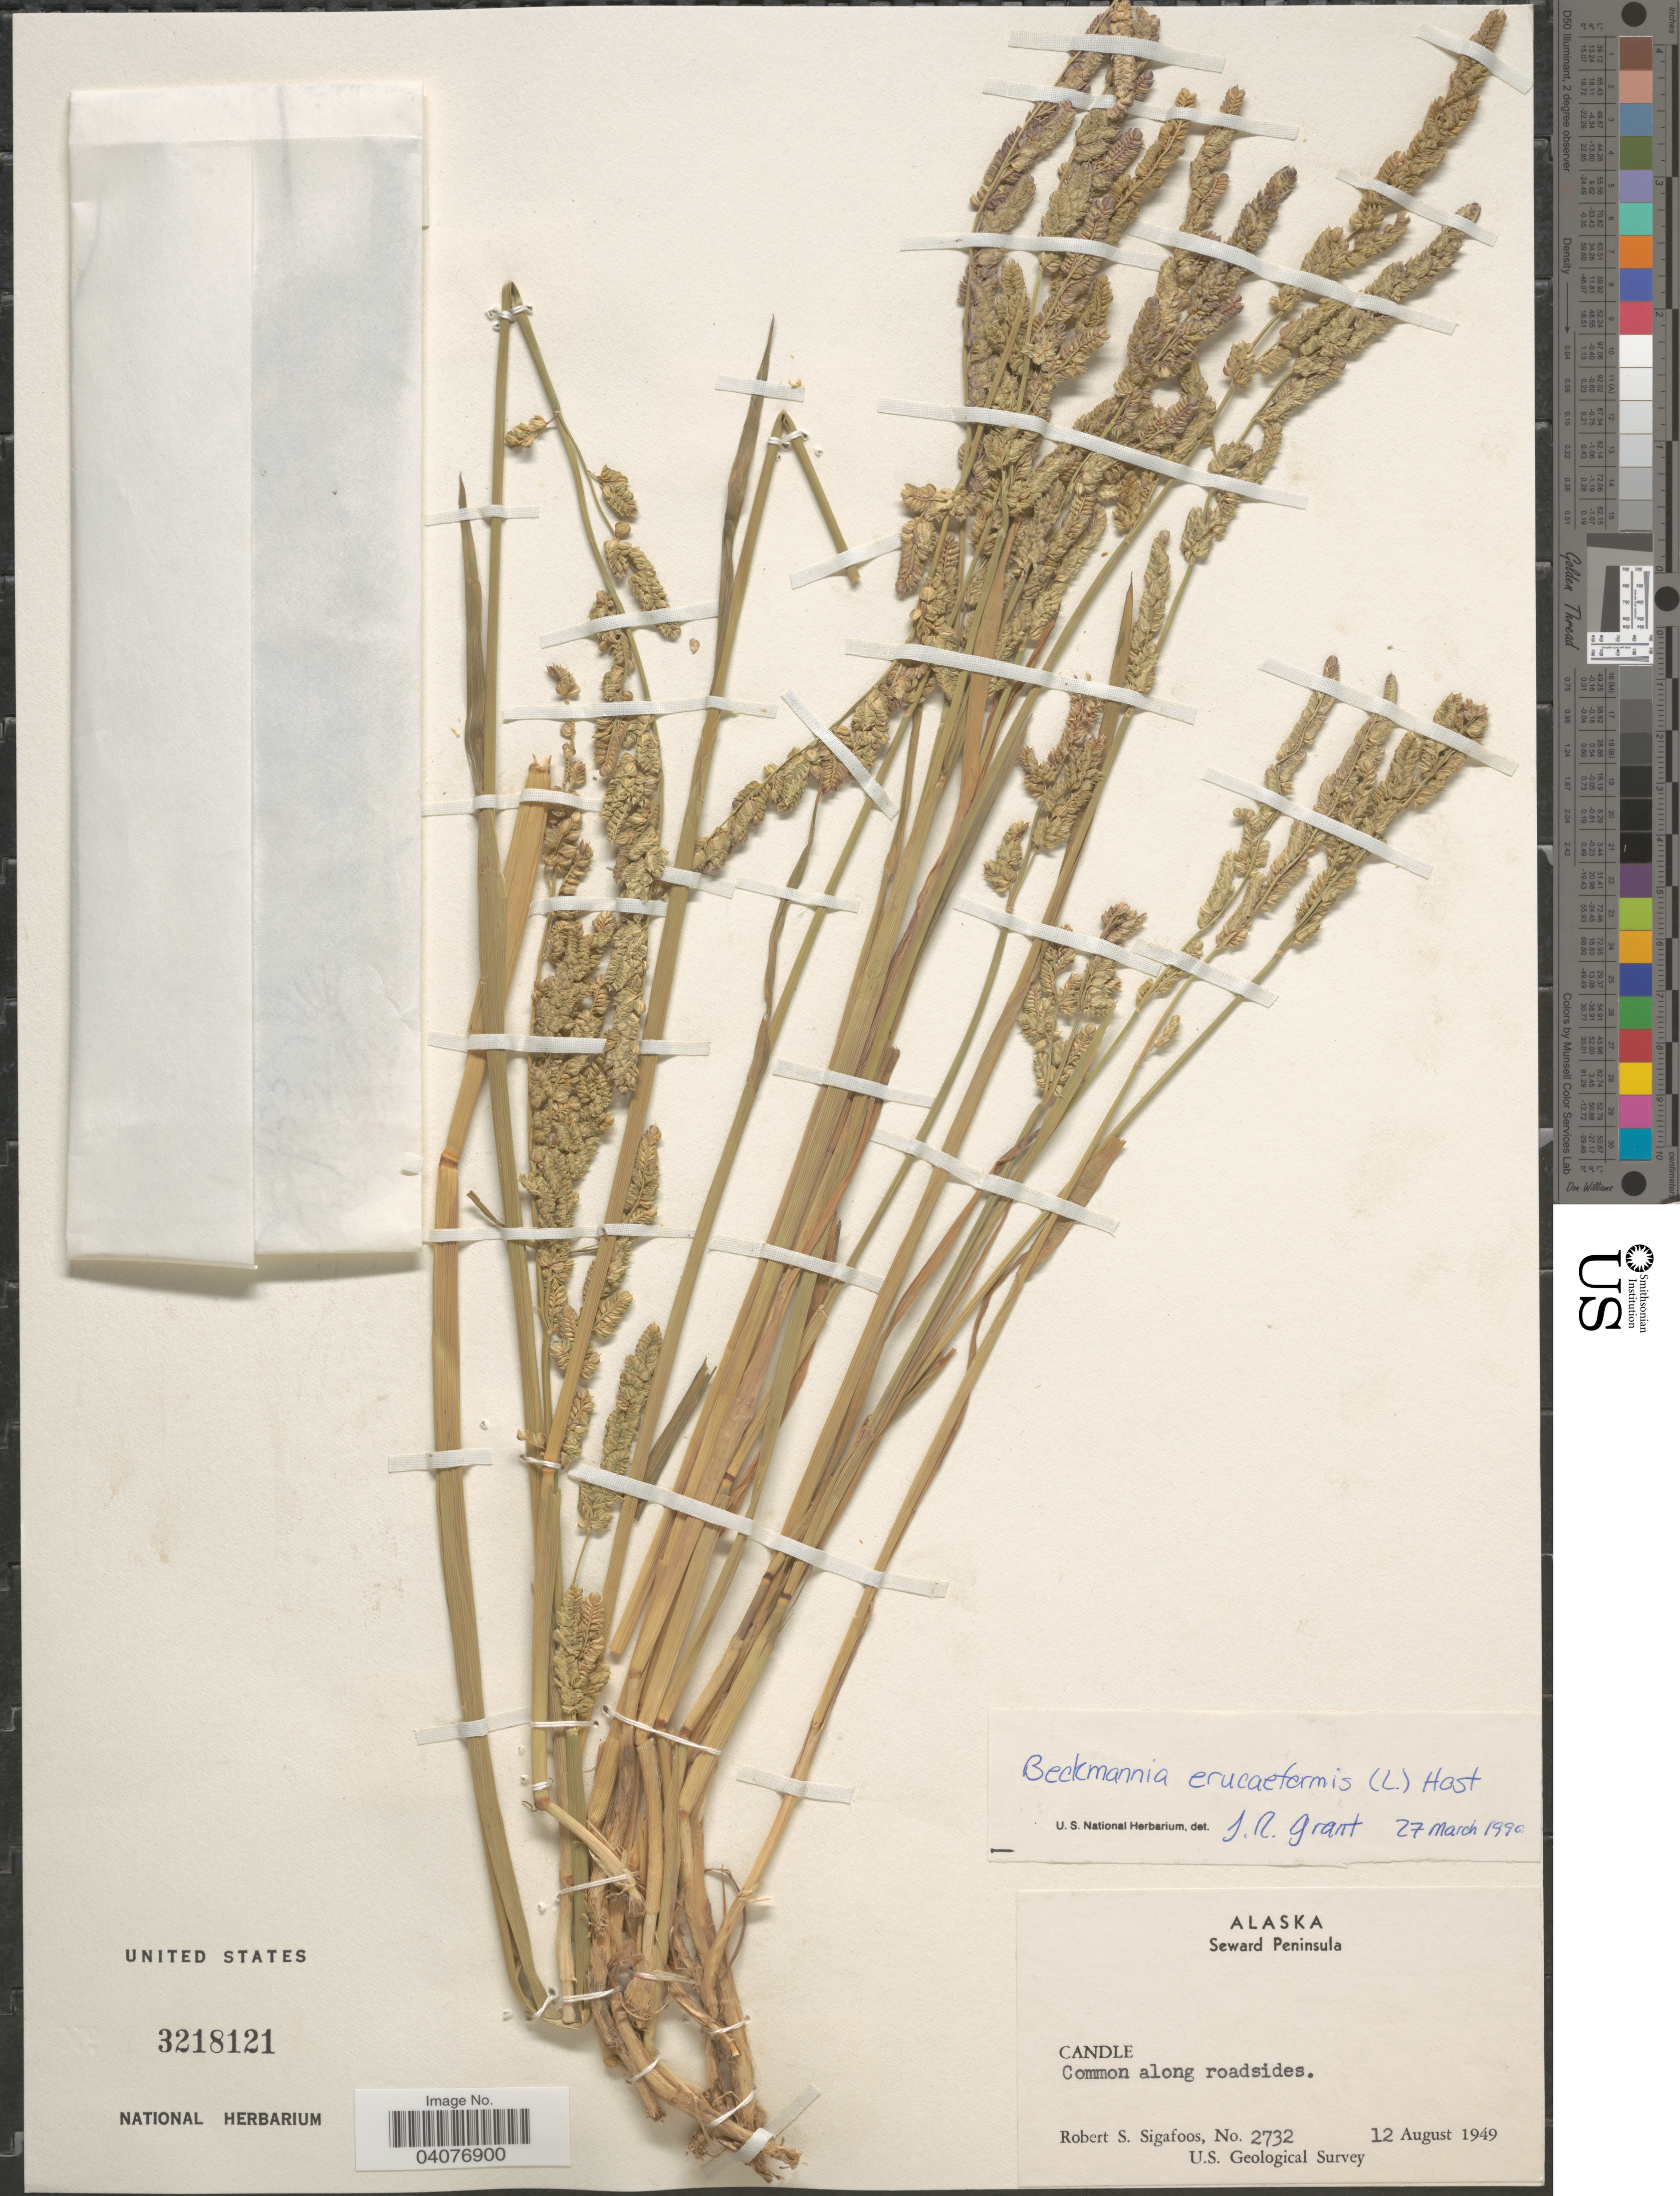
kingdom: Plantae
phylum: Tracheophyta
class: Liliopsida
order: Poales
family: Poaceae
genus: Beckmannia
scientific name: Beckmannia syzigachne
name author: (Steud.) Fernald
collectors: R. Sigafoos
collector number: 2732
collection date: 1949-08-12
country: United States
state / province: Alaska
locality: Seward Peninsula. Candle. Common along roadsides. U.S. Geological Survey.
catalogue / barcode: US 3218121